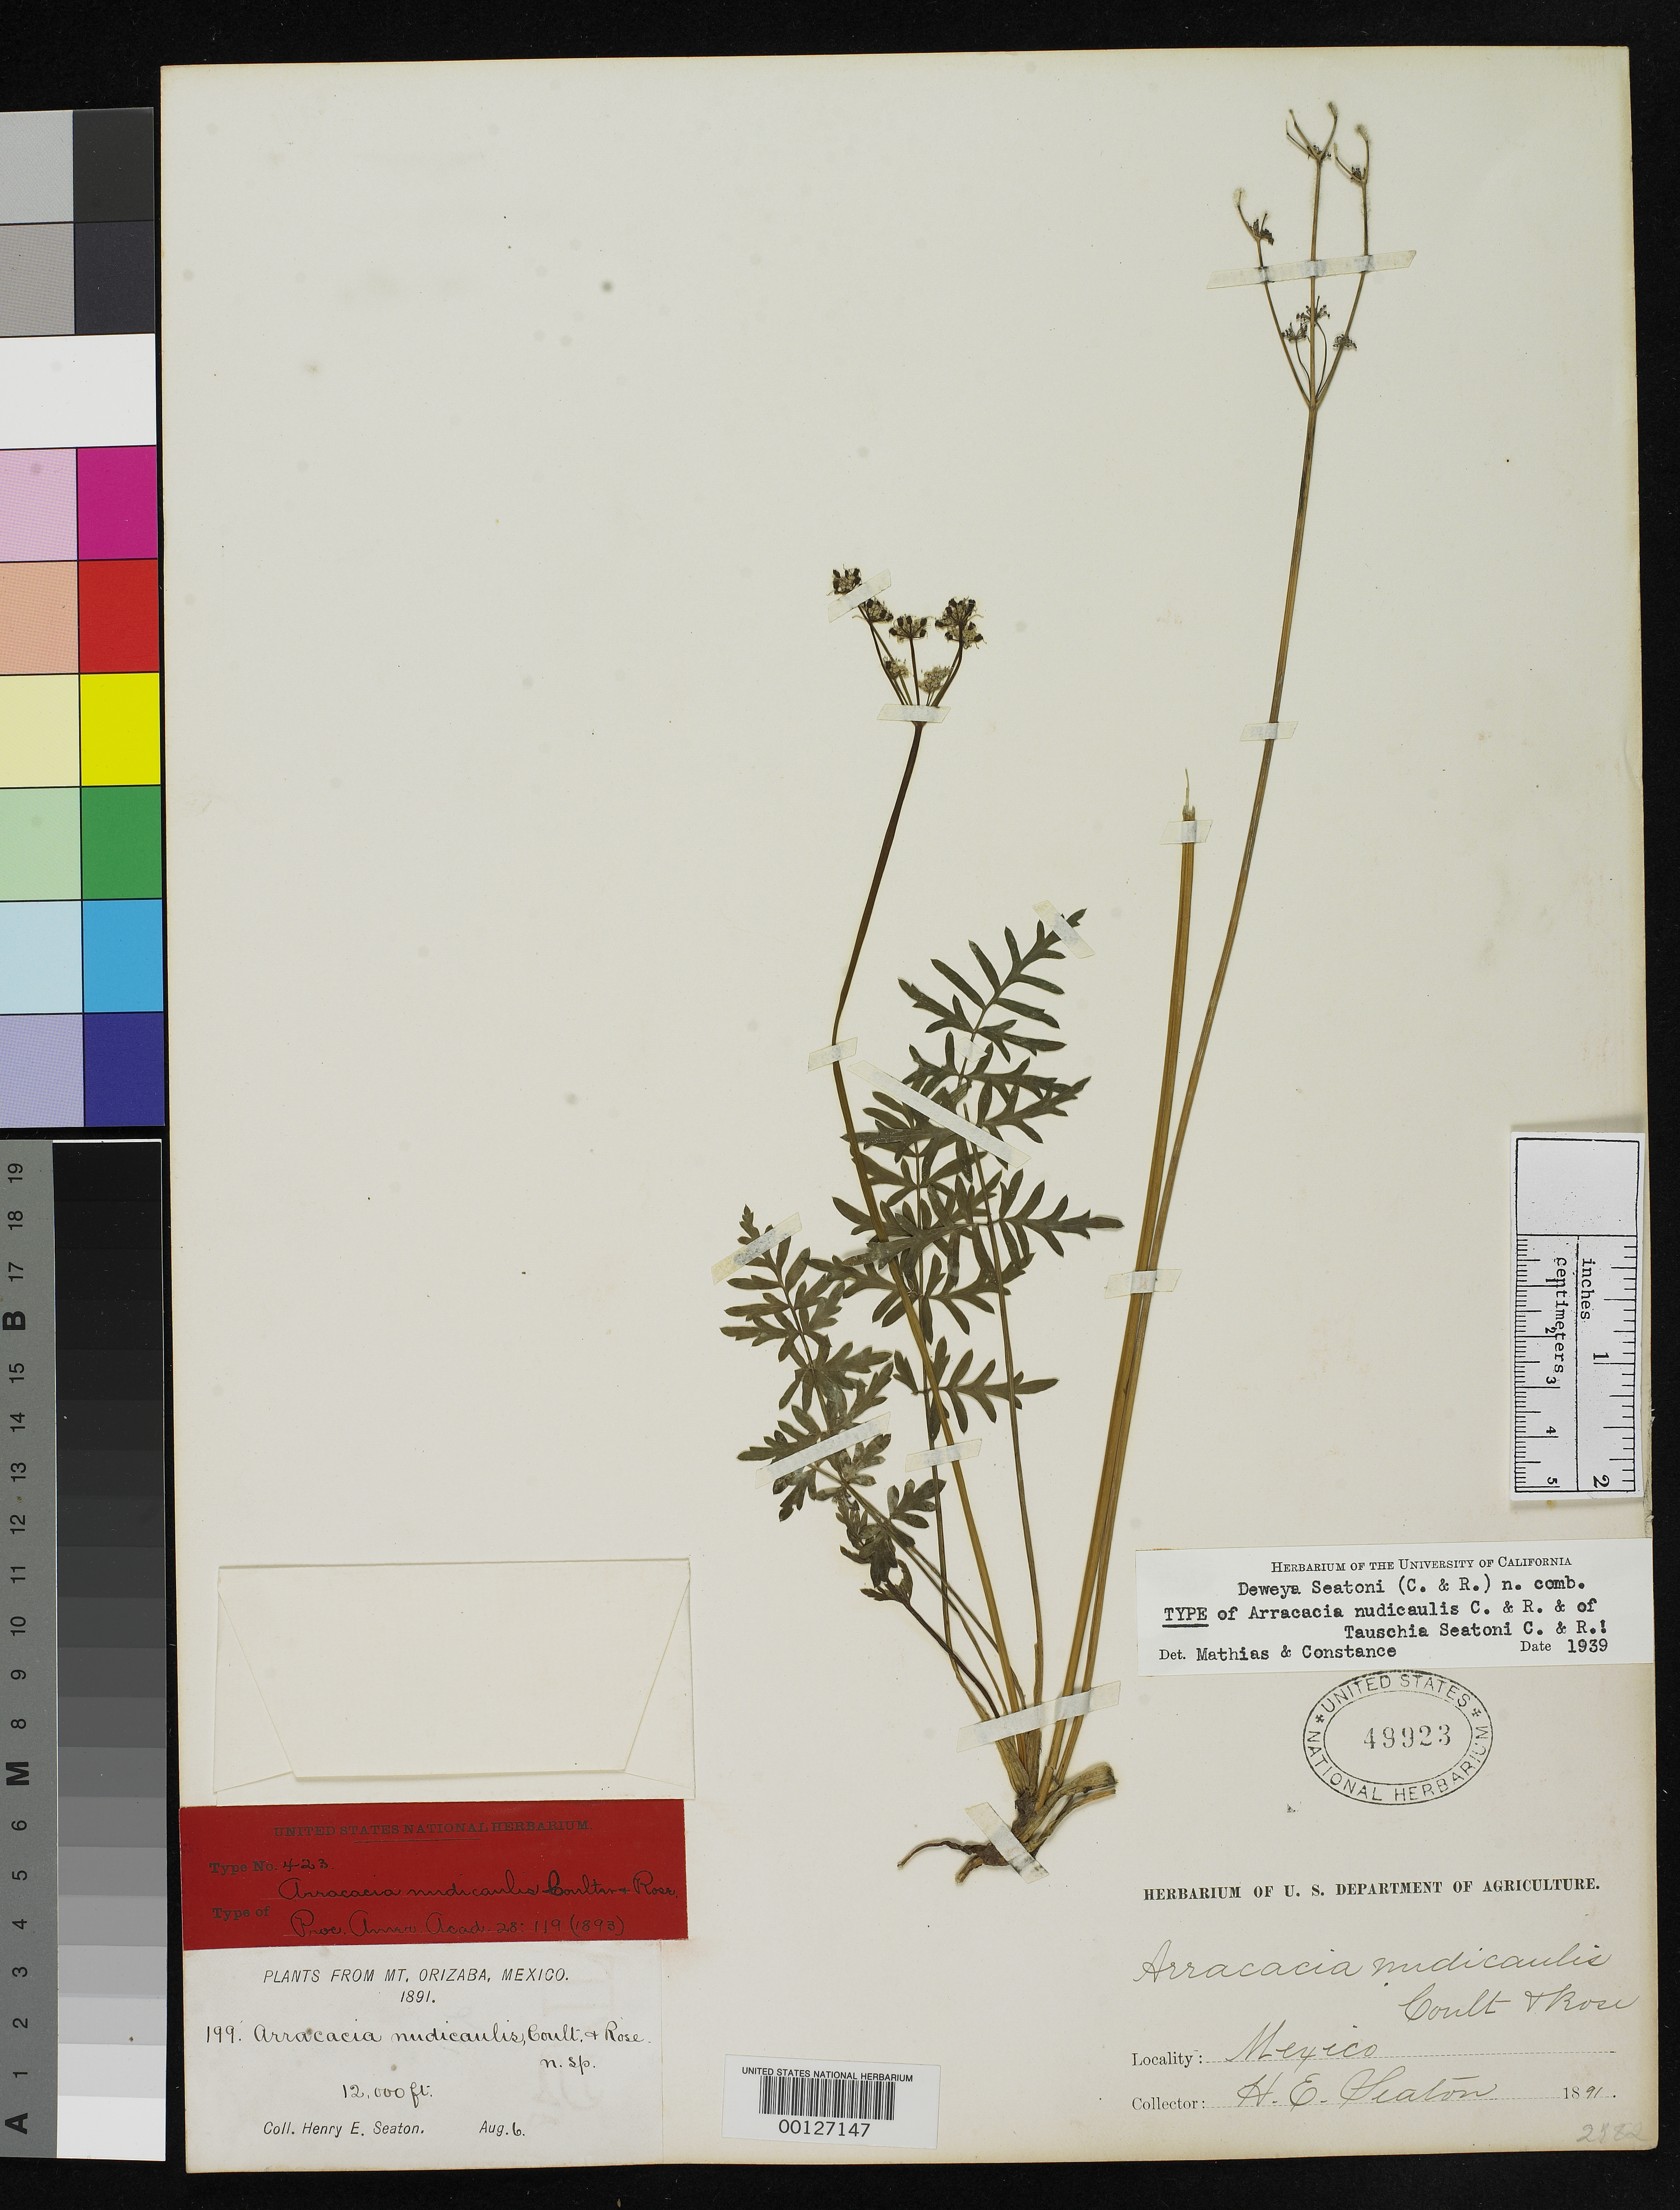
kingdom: Plantae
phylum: Tracheophyta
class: Magnoliopsida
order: Apiales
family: Apiaceae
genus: Arracacia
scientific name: Arracacia nudicaulis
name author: J.M. Coult. & Rose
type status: Holotype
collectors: H. E. Seaton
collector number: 199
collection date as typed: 06 Aug 1891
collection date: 1891-08-06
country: Mexico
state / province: Veracruz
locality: Mount Orizaba.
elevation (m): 3658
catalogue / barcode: US 49923